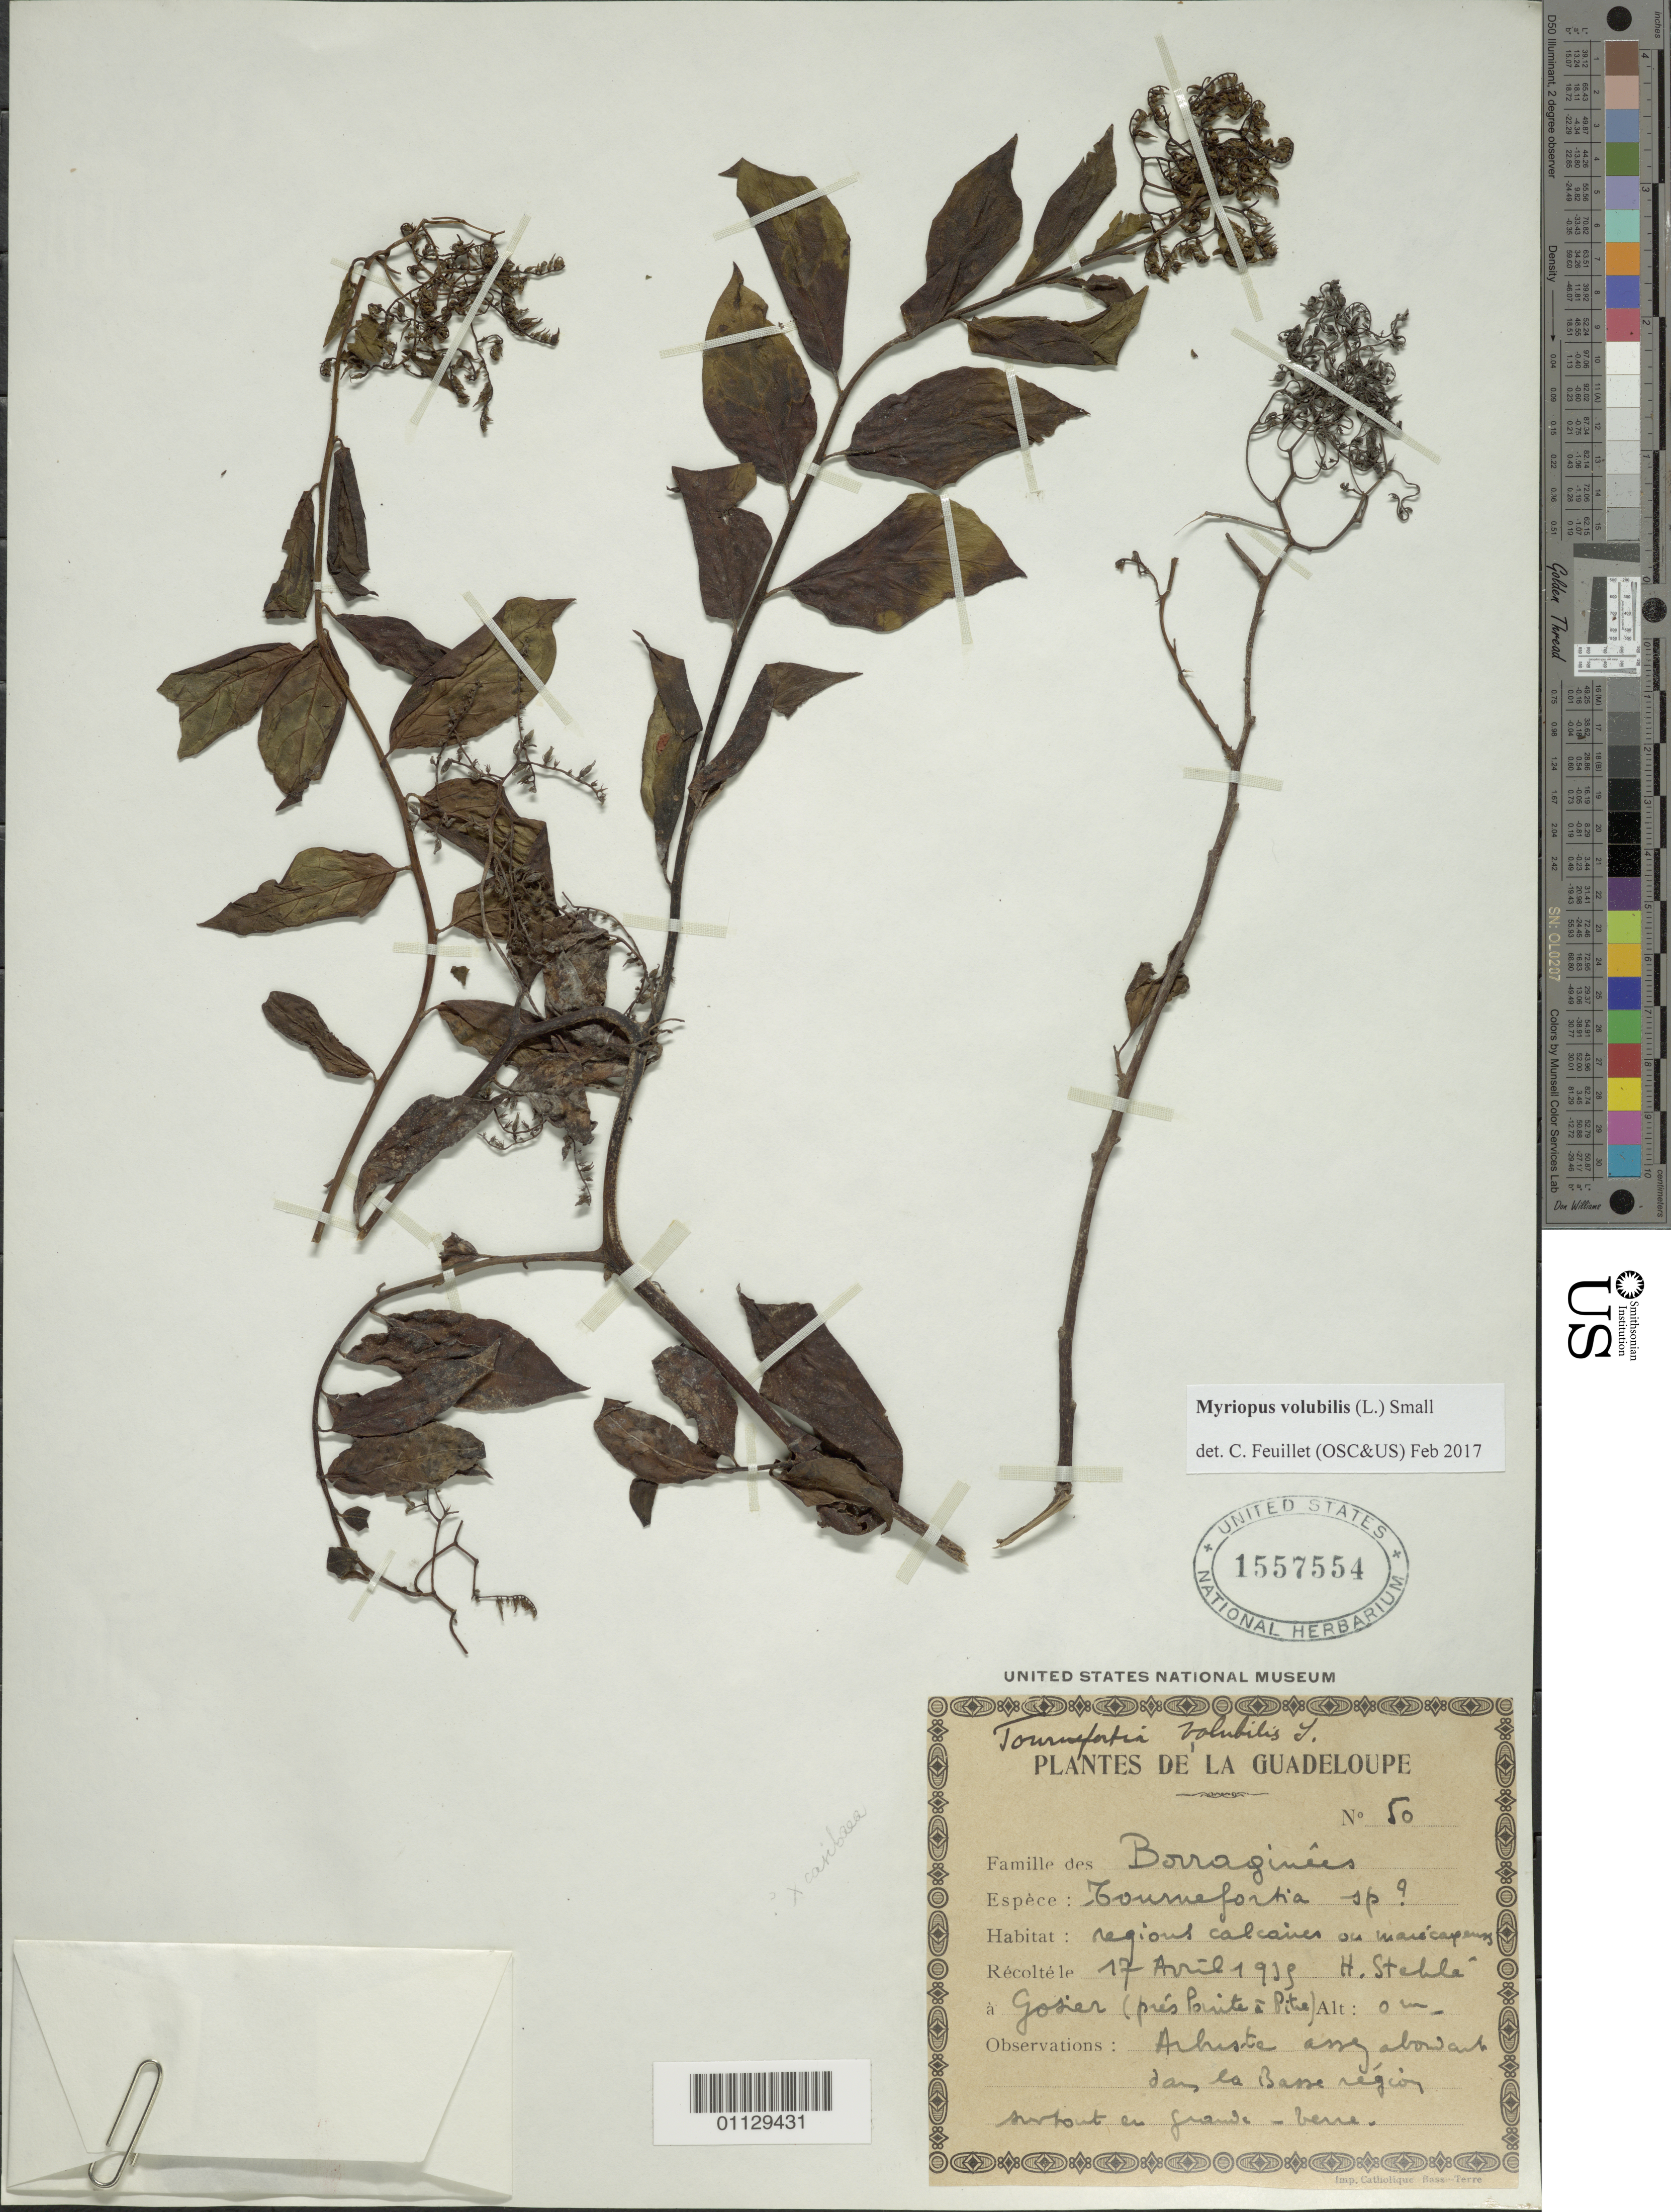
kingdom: Plantae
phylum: Tracheophyta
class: Magnoliopsida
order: Boraginales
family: Heliotropiaceae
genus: Myriopus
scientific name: Myriopus volubilis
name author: (L.) Small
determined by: Feuillet, C.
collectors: H. Stehlé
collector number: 50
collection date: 1935-04-17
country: Guadeloupe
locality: Gosier pres Pointe à Pitre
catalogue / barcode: US 1557554